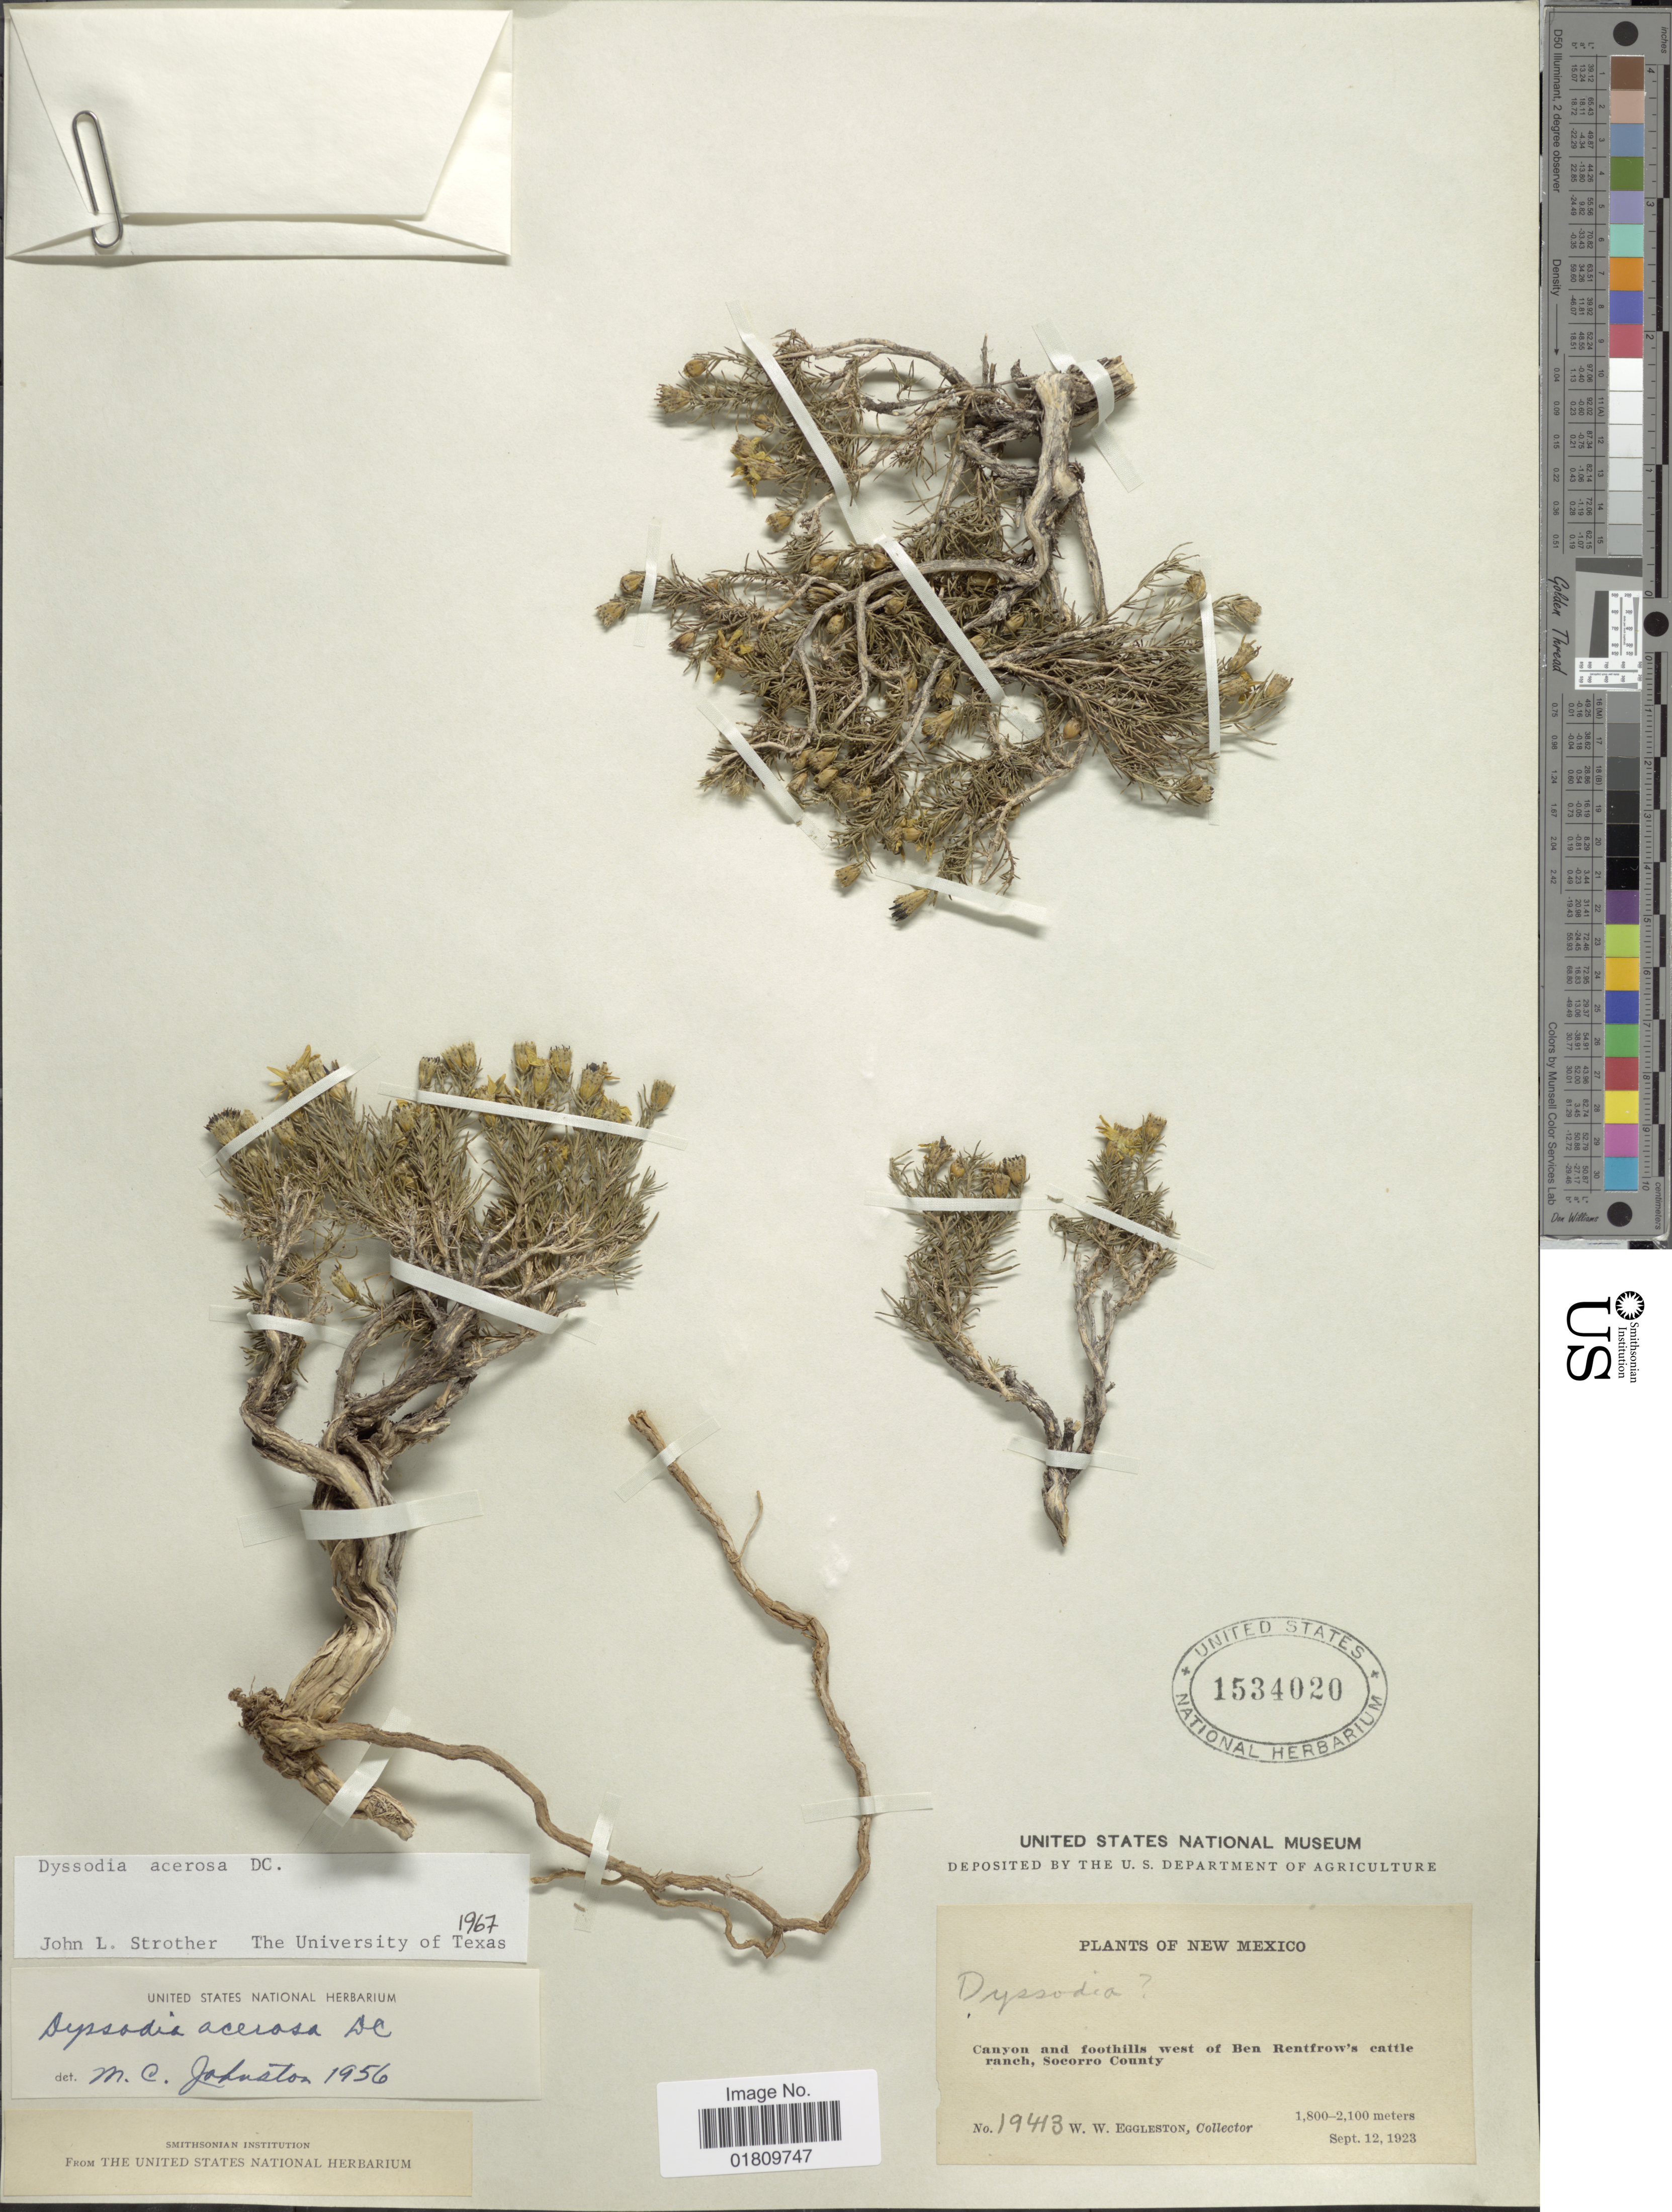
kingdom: Plantae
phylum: Tracheophyta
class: Magnoliopsida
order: Asterales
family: Asteraceae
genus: Thymophylla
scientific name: Thymophylla acerosa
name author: (DC.) Strother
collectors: W. W. Eggleston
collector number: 19413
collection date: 1923-09-12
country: United States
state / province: New Mexico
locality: Canyon and foothills west of Ben Rentfrow's cattle ranch, Socorro County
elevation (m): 1800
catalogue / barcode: US 1534020